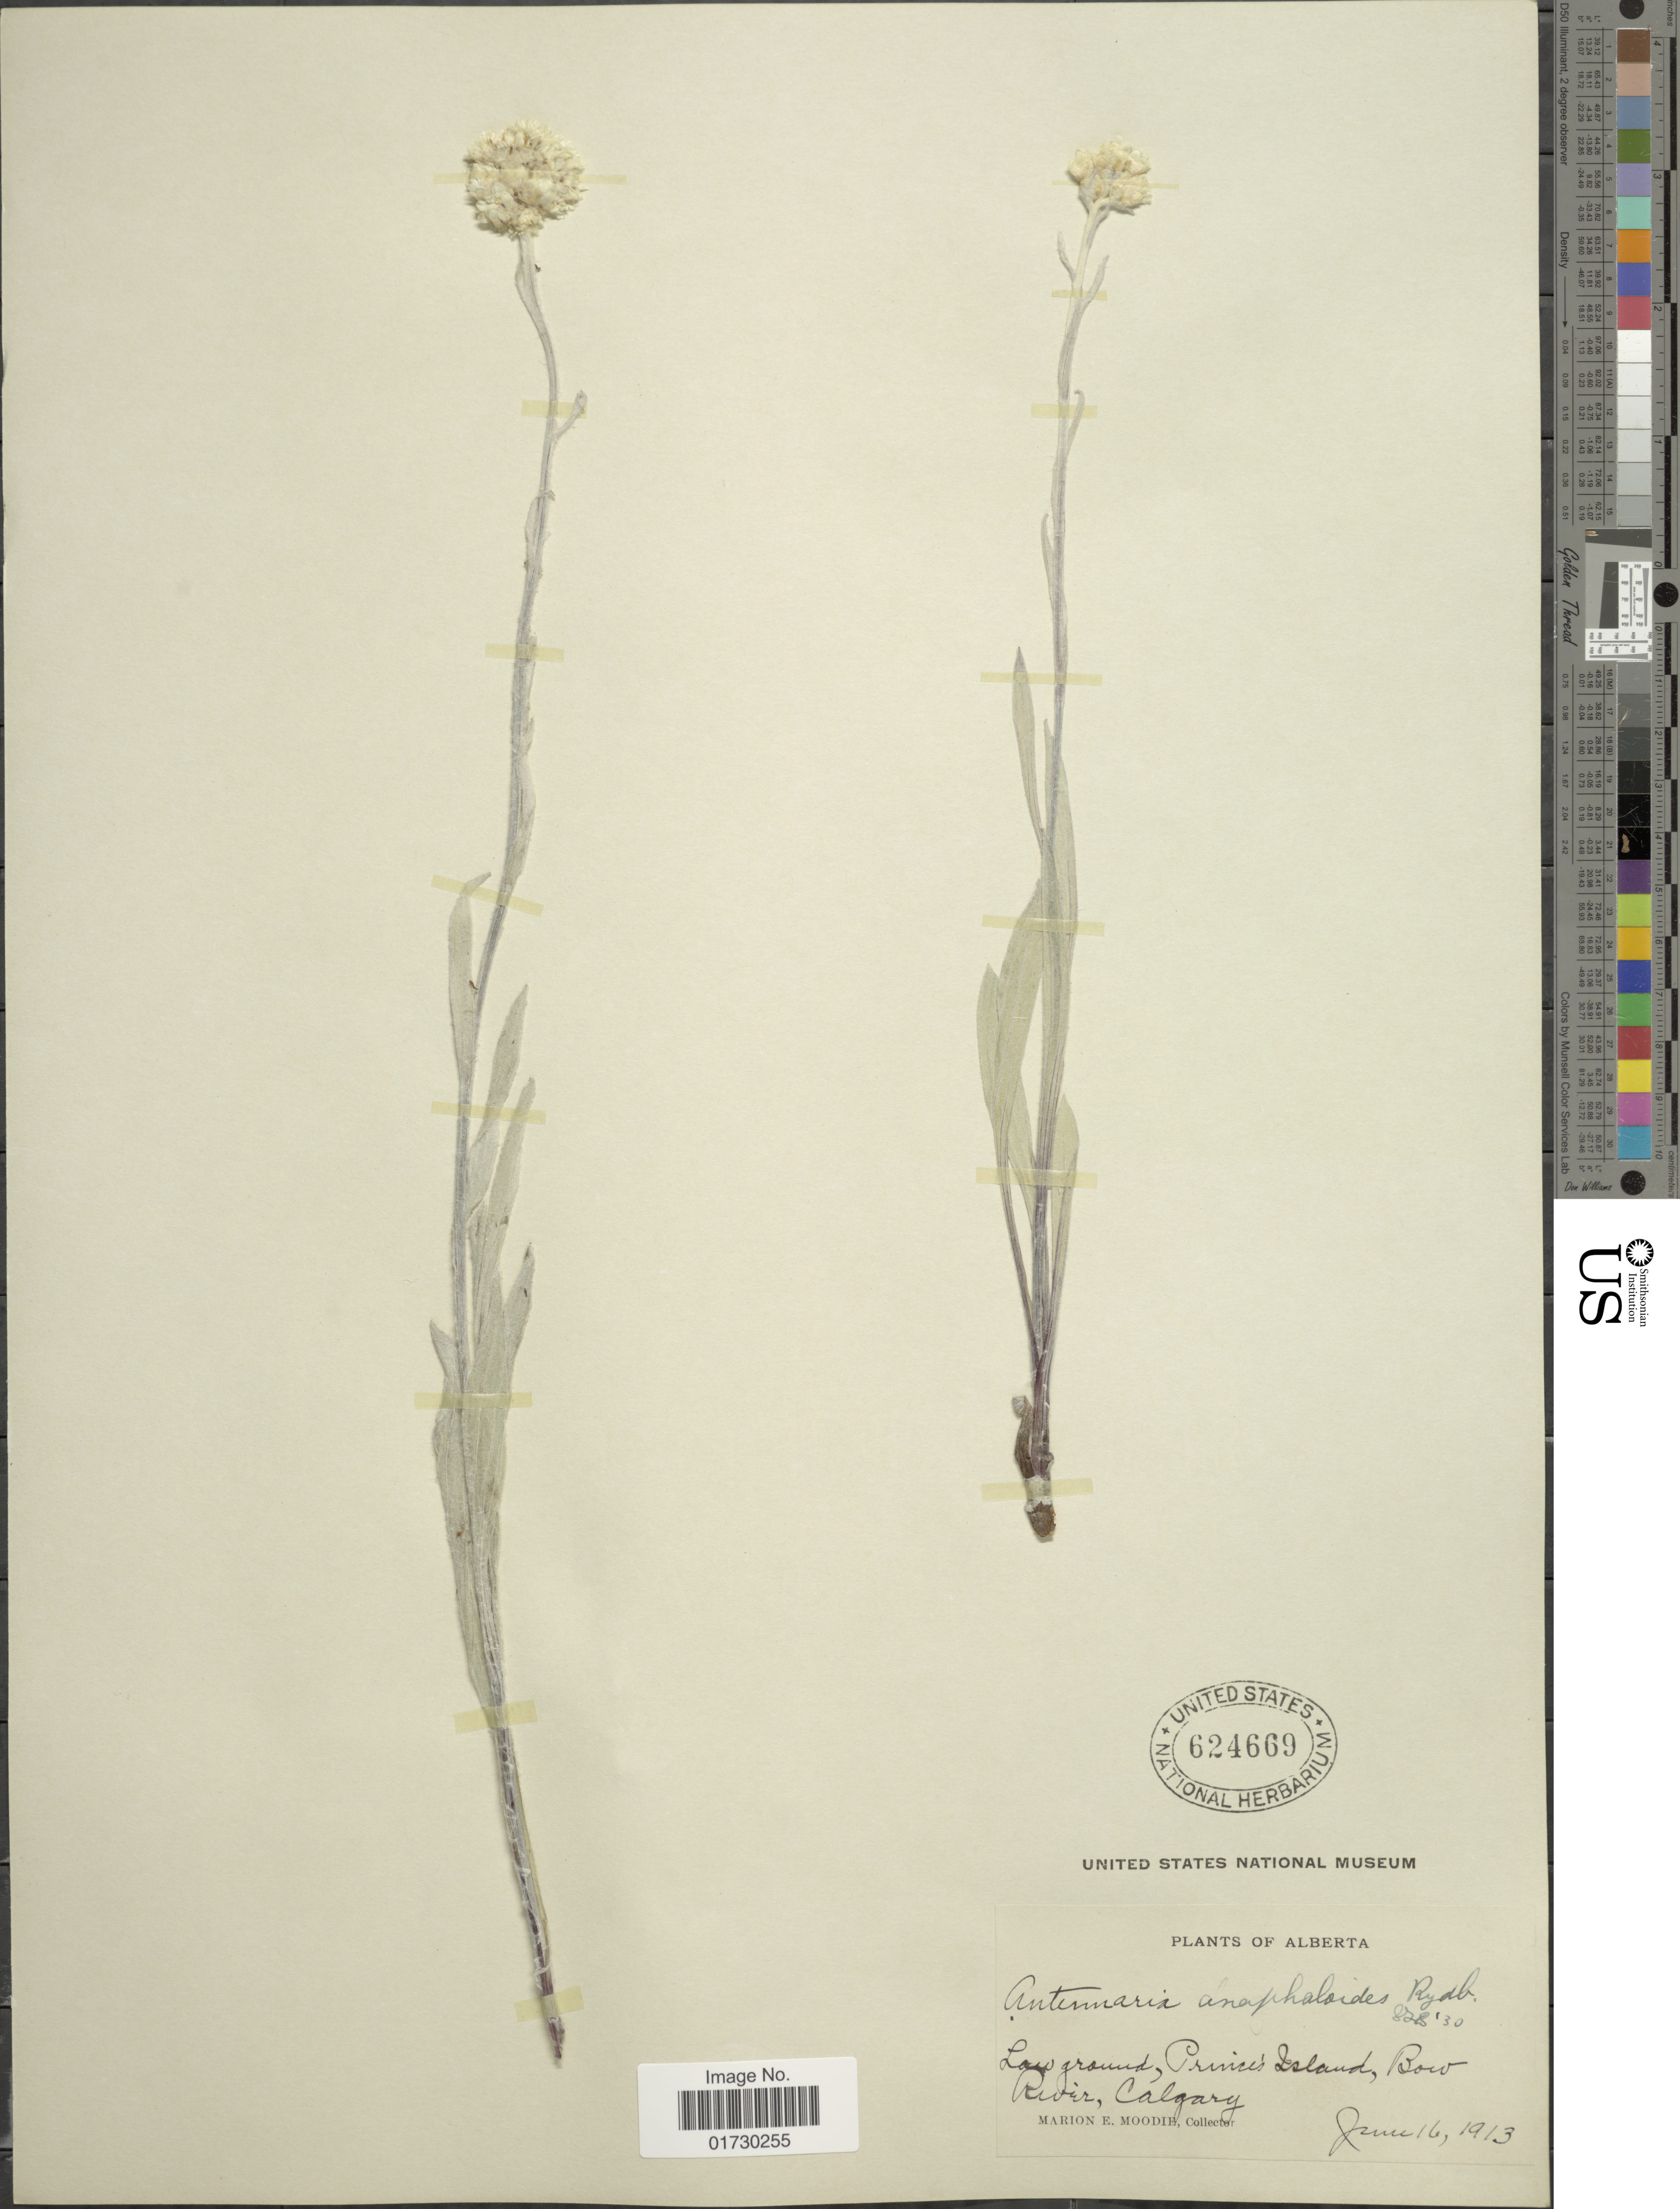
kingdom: Plantae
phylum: Tracheophyta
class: Magnoliopsida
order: Asterales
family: Asteraceae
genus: Antennaria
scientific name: Antennaria anaphaloides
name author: Rydb.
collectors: M. E. Moodie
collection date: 1913-06-16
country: Canada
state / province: Alberta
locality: Low ground, Prince's Island, Bow River, Calgary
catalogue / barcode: US 624669